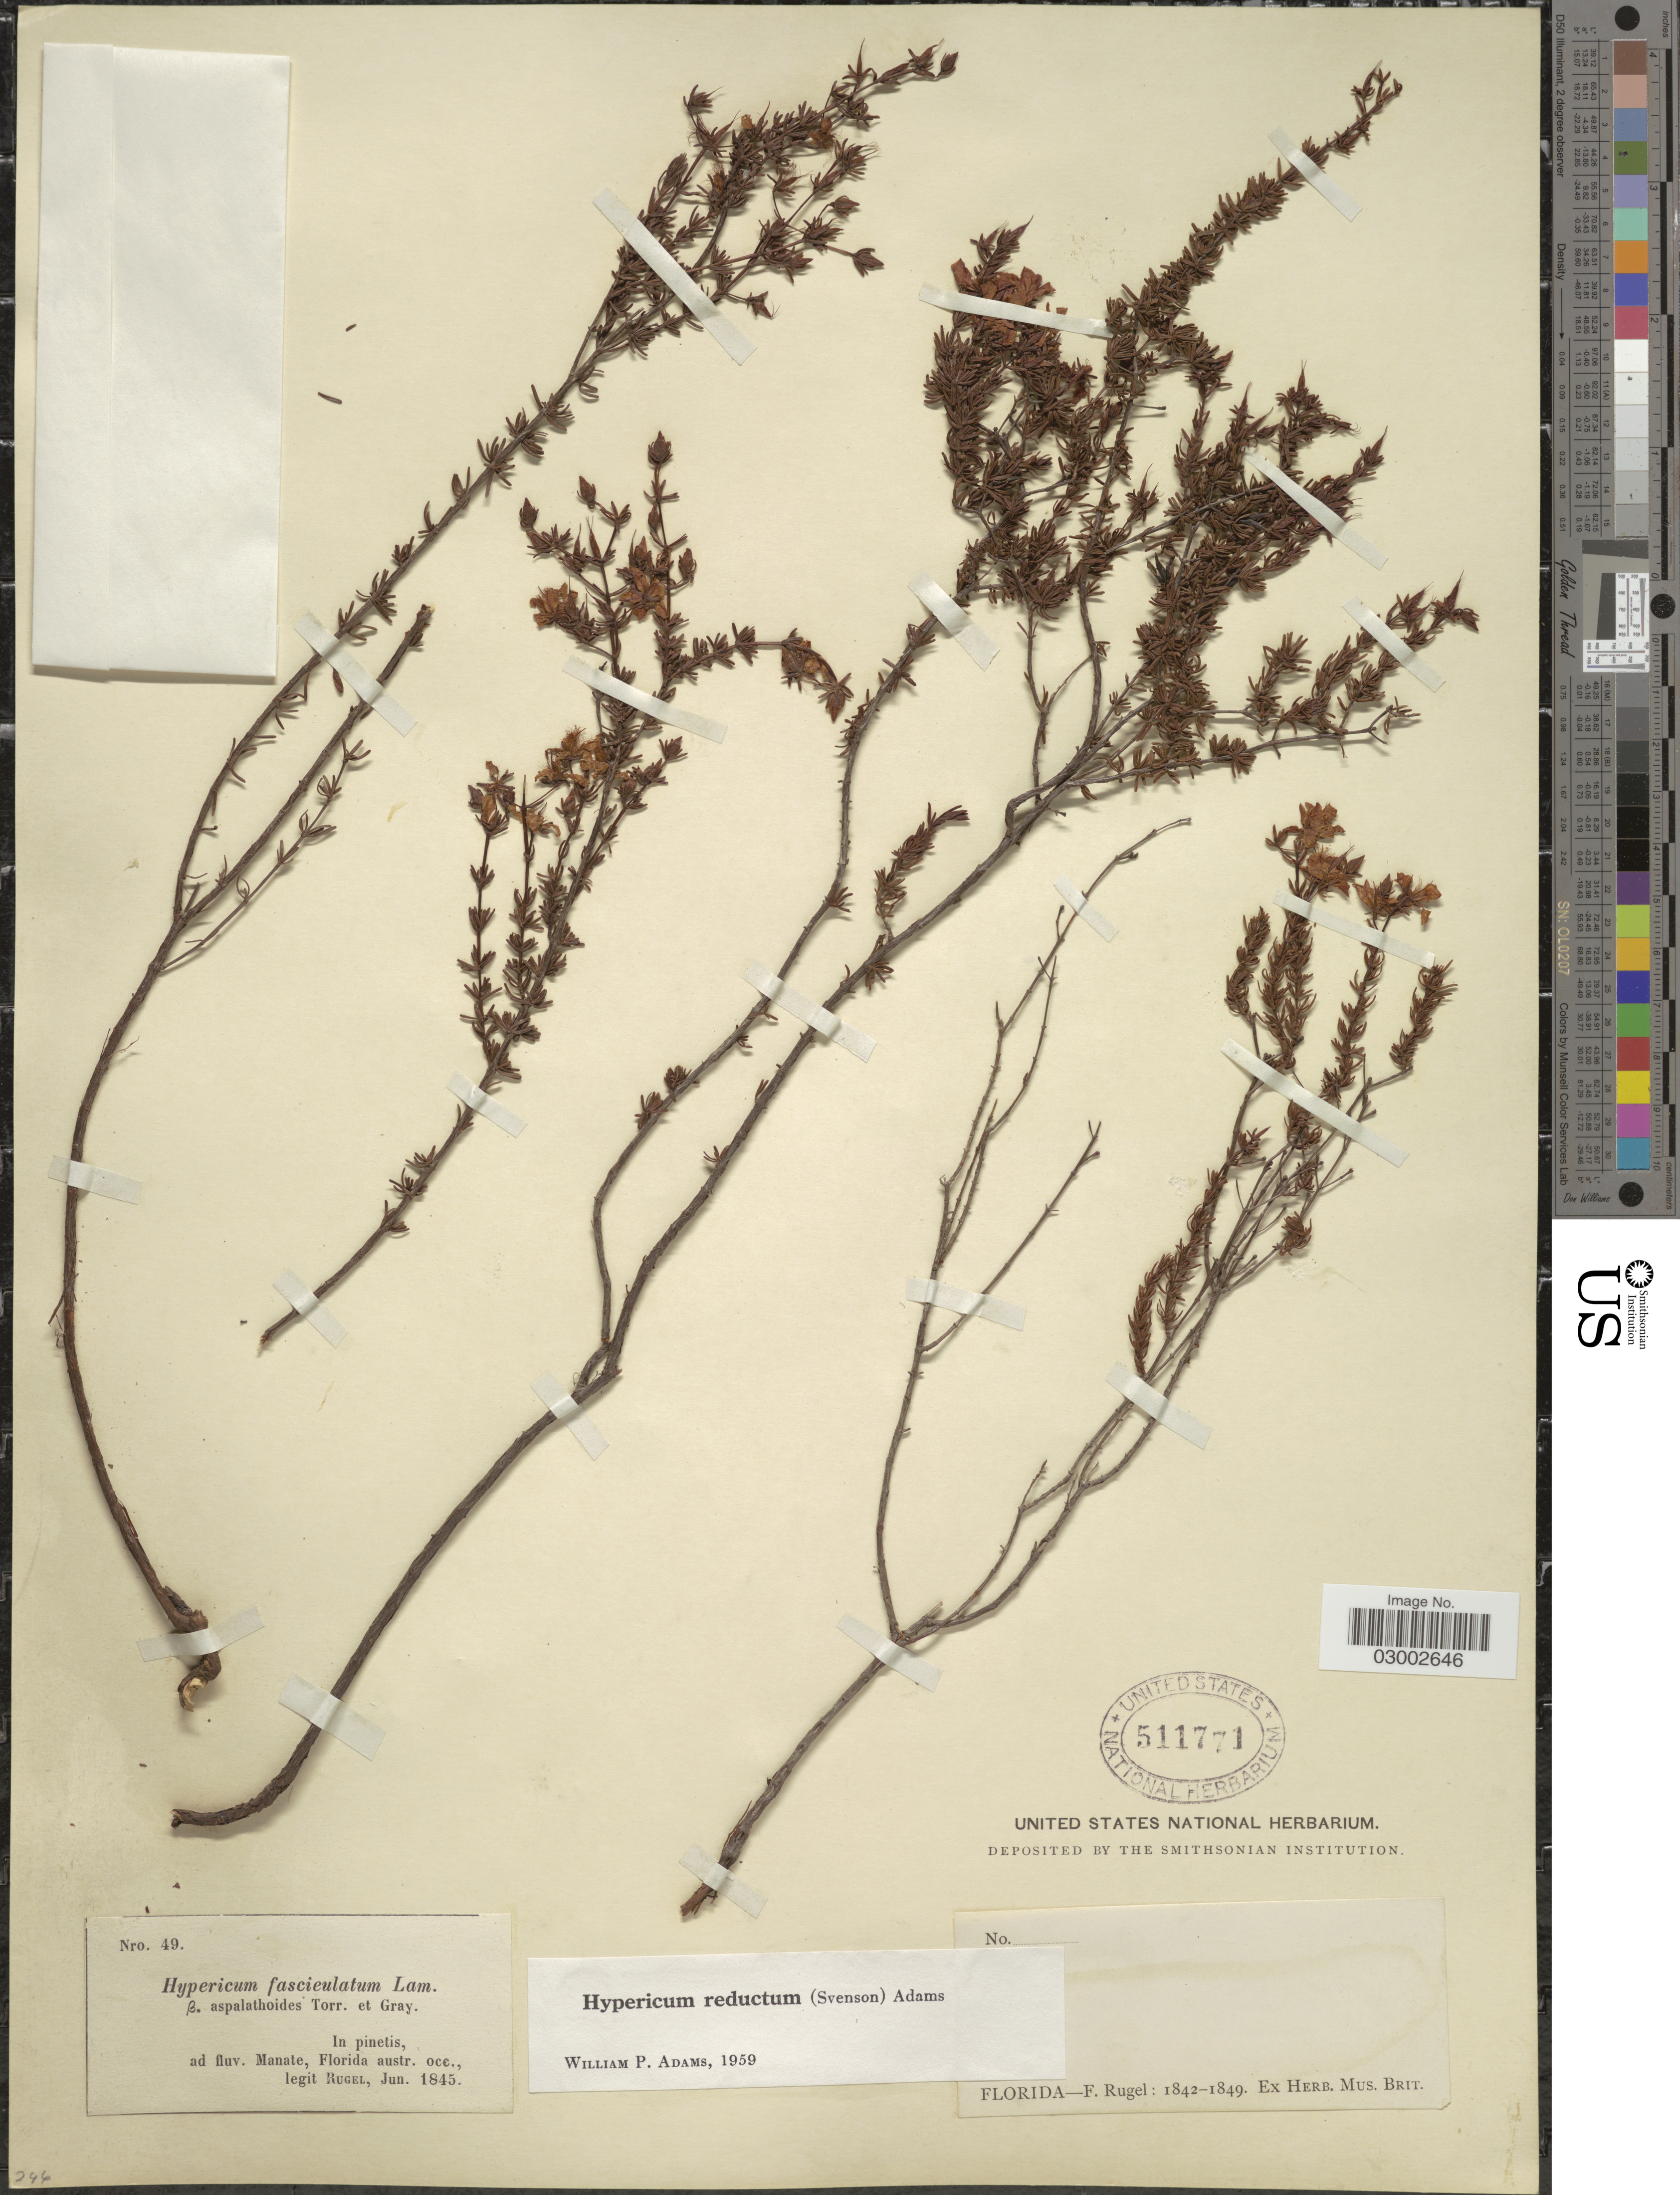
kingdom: Plantae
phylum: Tracheophyta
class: Magnoliopsida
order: Malpighiales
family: Hypericaceae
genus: Hypericum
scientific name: Hypericum tenuifolium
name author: Pursh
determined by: Strong, Mark T., (BOT), Smithsonian Institution - National Museum of Natural History (UNITED STATES)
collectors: F. Rugel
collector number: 49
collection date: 1845-06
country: United States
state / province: Florida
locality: In pinetis, ad fluv. Manate, Florida austr. occ.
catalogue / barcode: US 511771